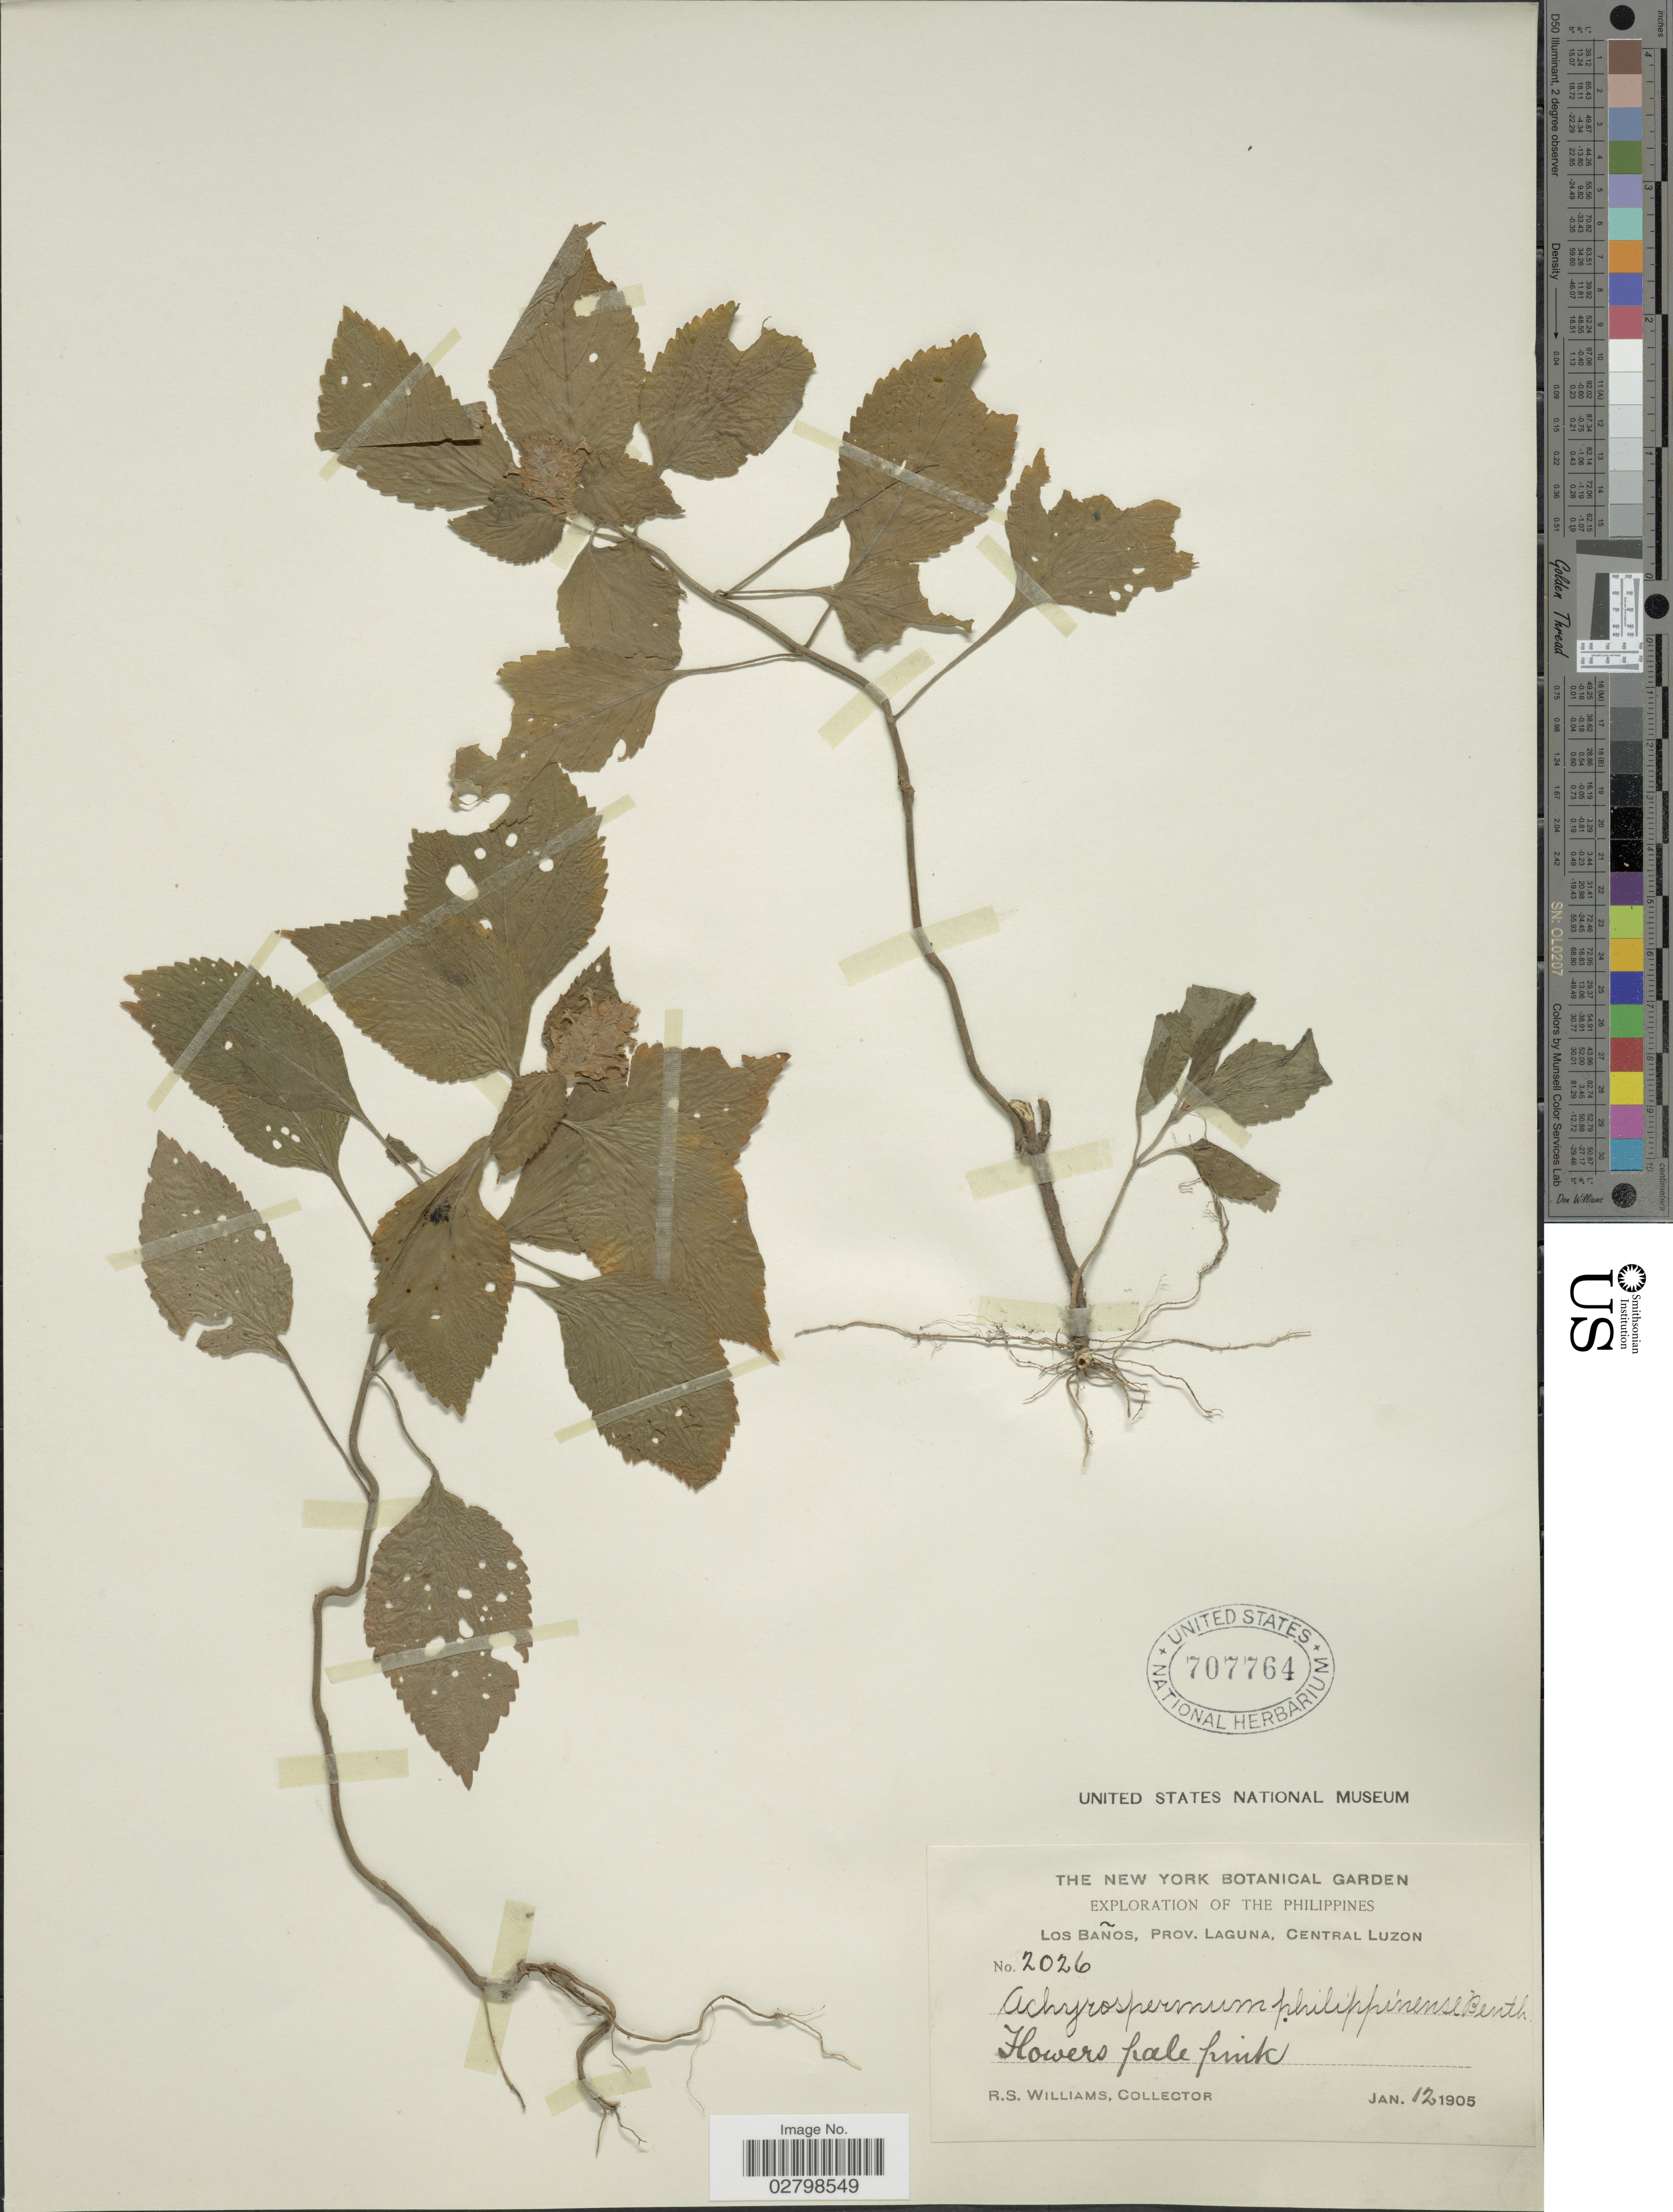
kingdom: Plantae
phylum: Tracheophyta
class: Magnoliopsida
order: Lamiales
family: Lamiaceae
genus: Achyrospermum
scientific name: Achyrospermum philippinense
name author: Benth.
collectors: R. S. Williams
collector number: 2026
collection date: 1905-01-12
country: Philippines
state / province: Central Luzon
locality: Los Baños, Prov. Laguna.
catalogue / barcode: US 707764